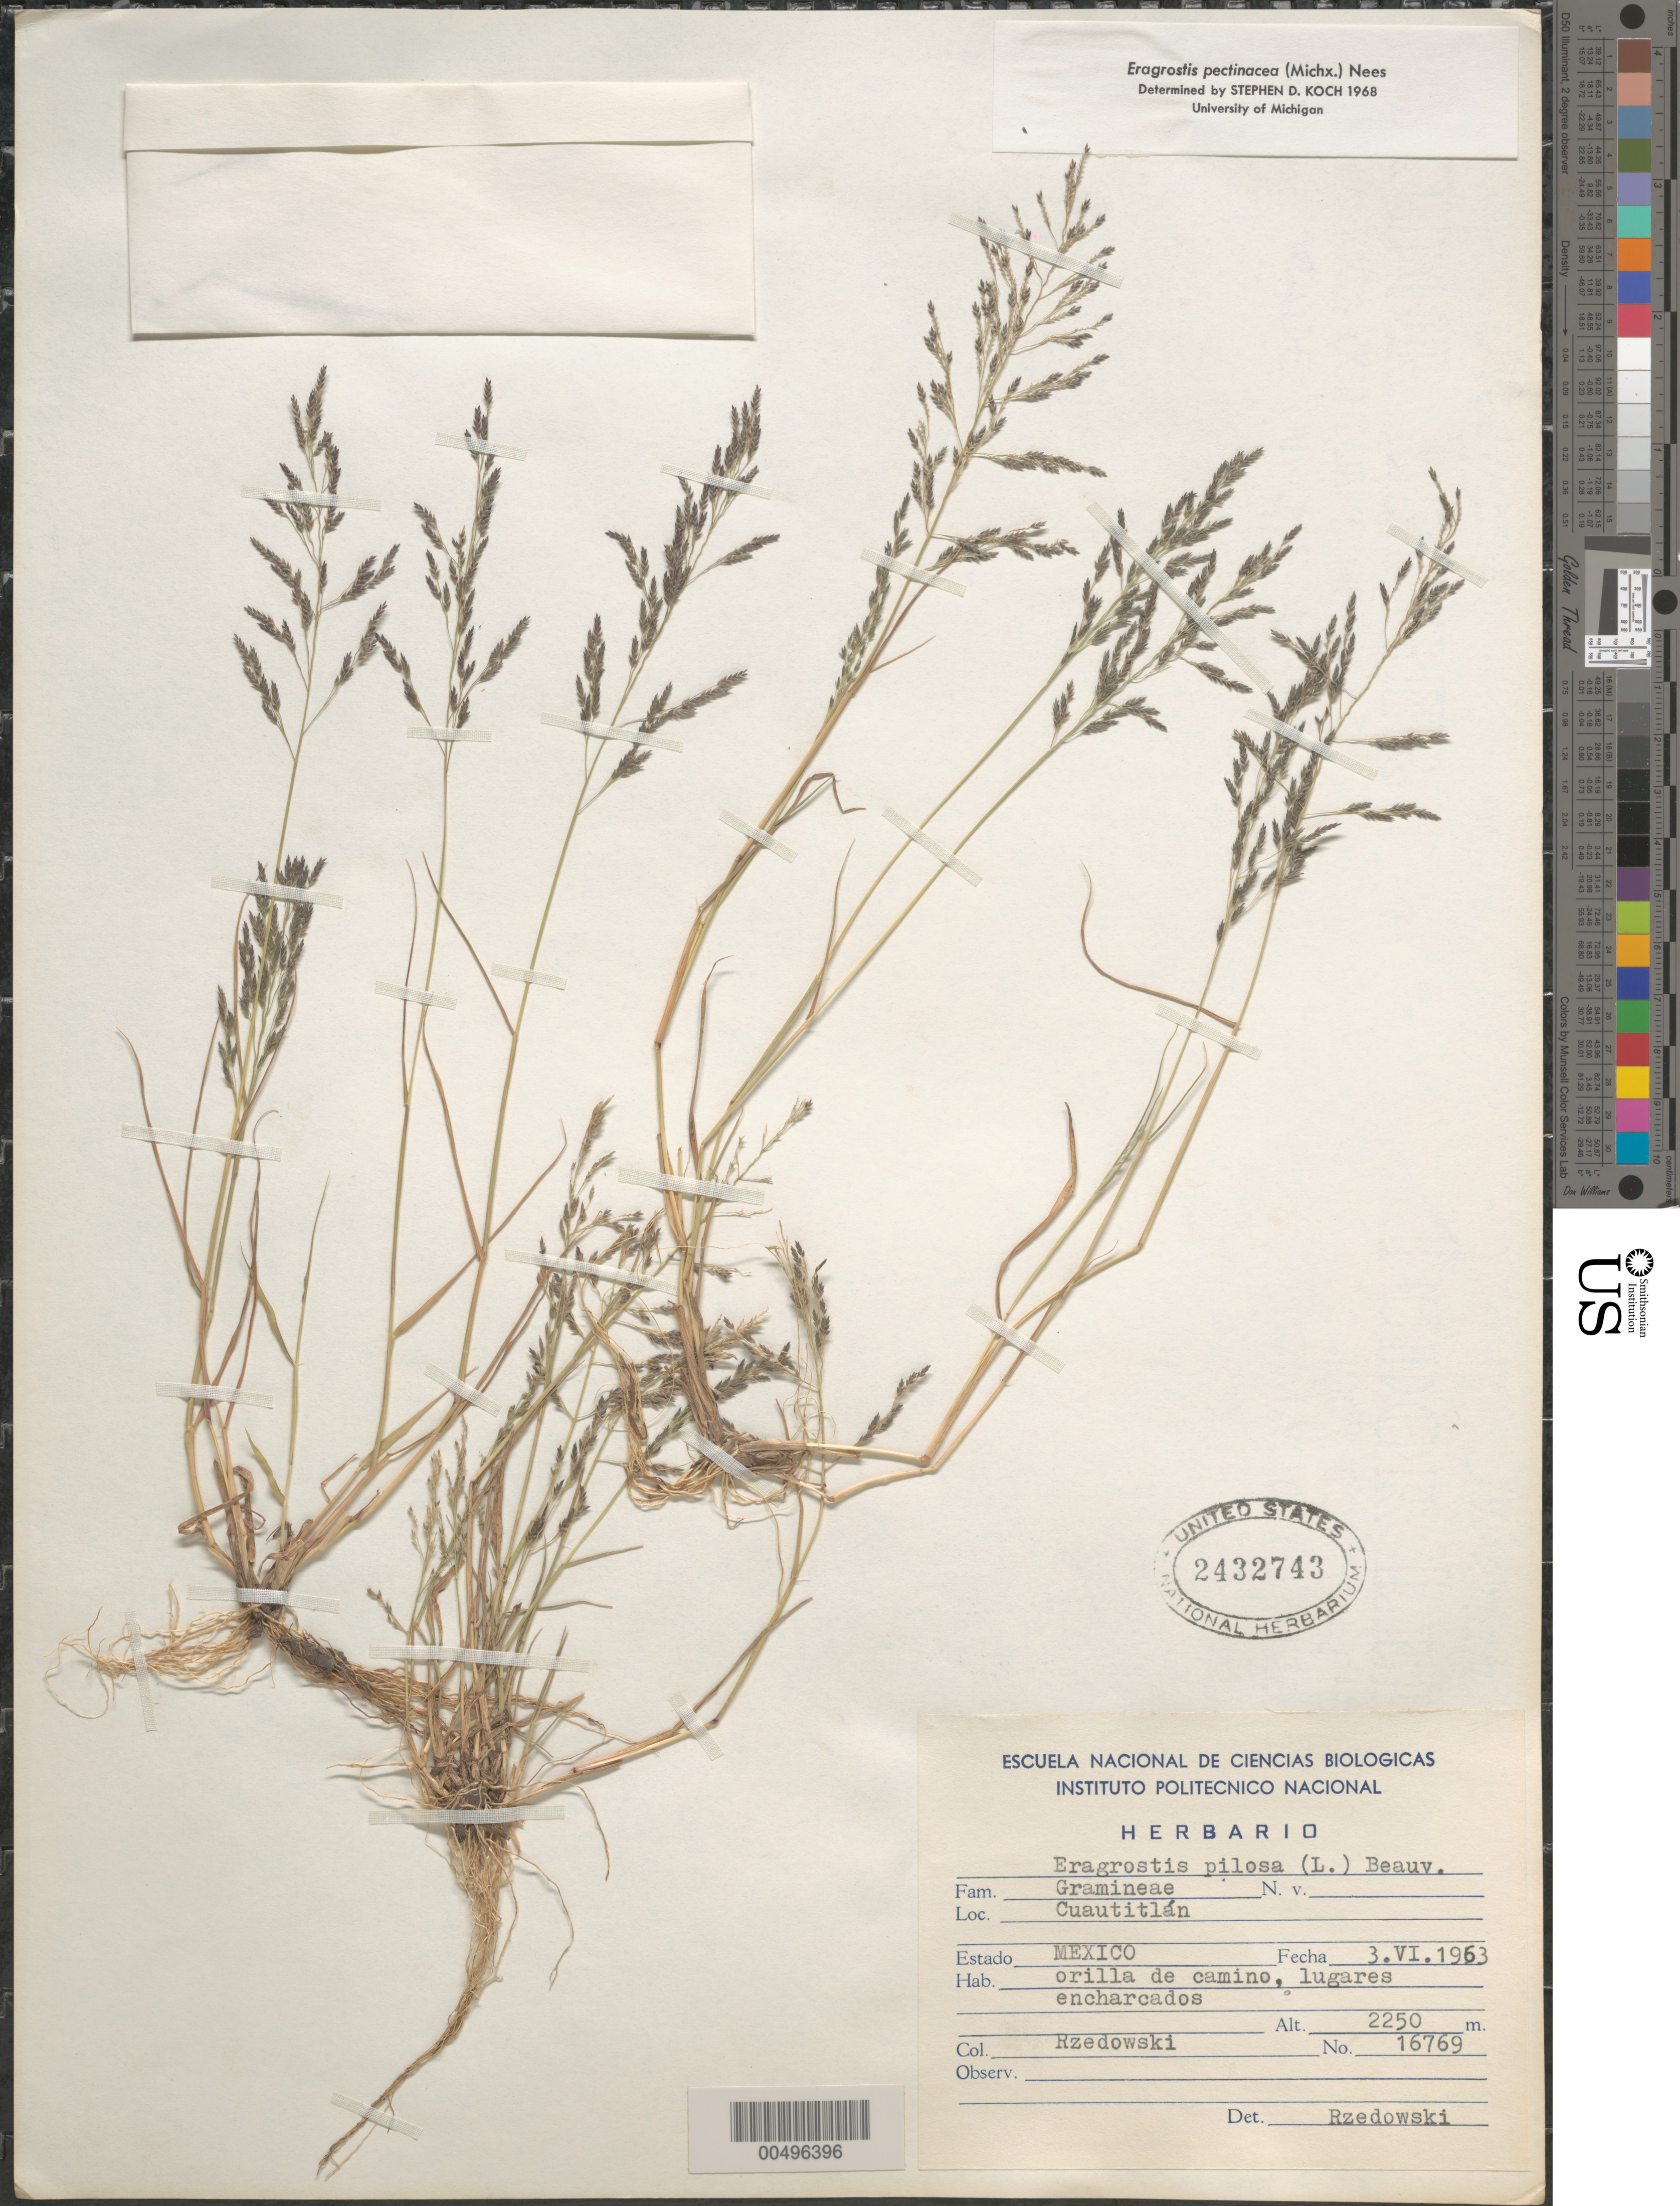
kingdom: Plantae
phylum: Tracheophyta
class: Liliopsida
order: Poales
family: Poaceae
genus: Eragrostis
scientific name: Eragrostis pectinacea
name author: (Michx.) Nees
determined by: Koch, S. D.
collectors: J. Rzedowski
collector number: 16769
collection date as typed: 3 Jun 1963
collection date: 1963-06-03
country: Mexico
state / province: México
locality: Cuautitlán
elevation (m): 2250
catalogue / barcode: US 2432743